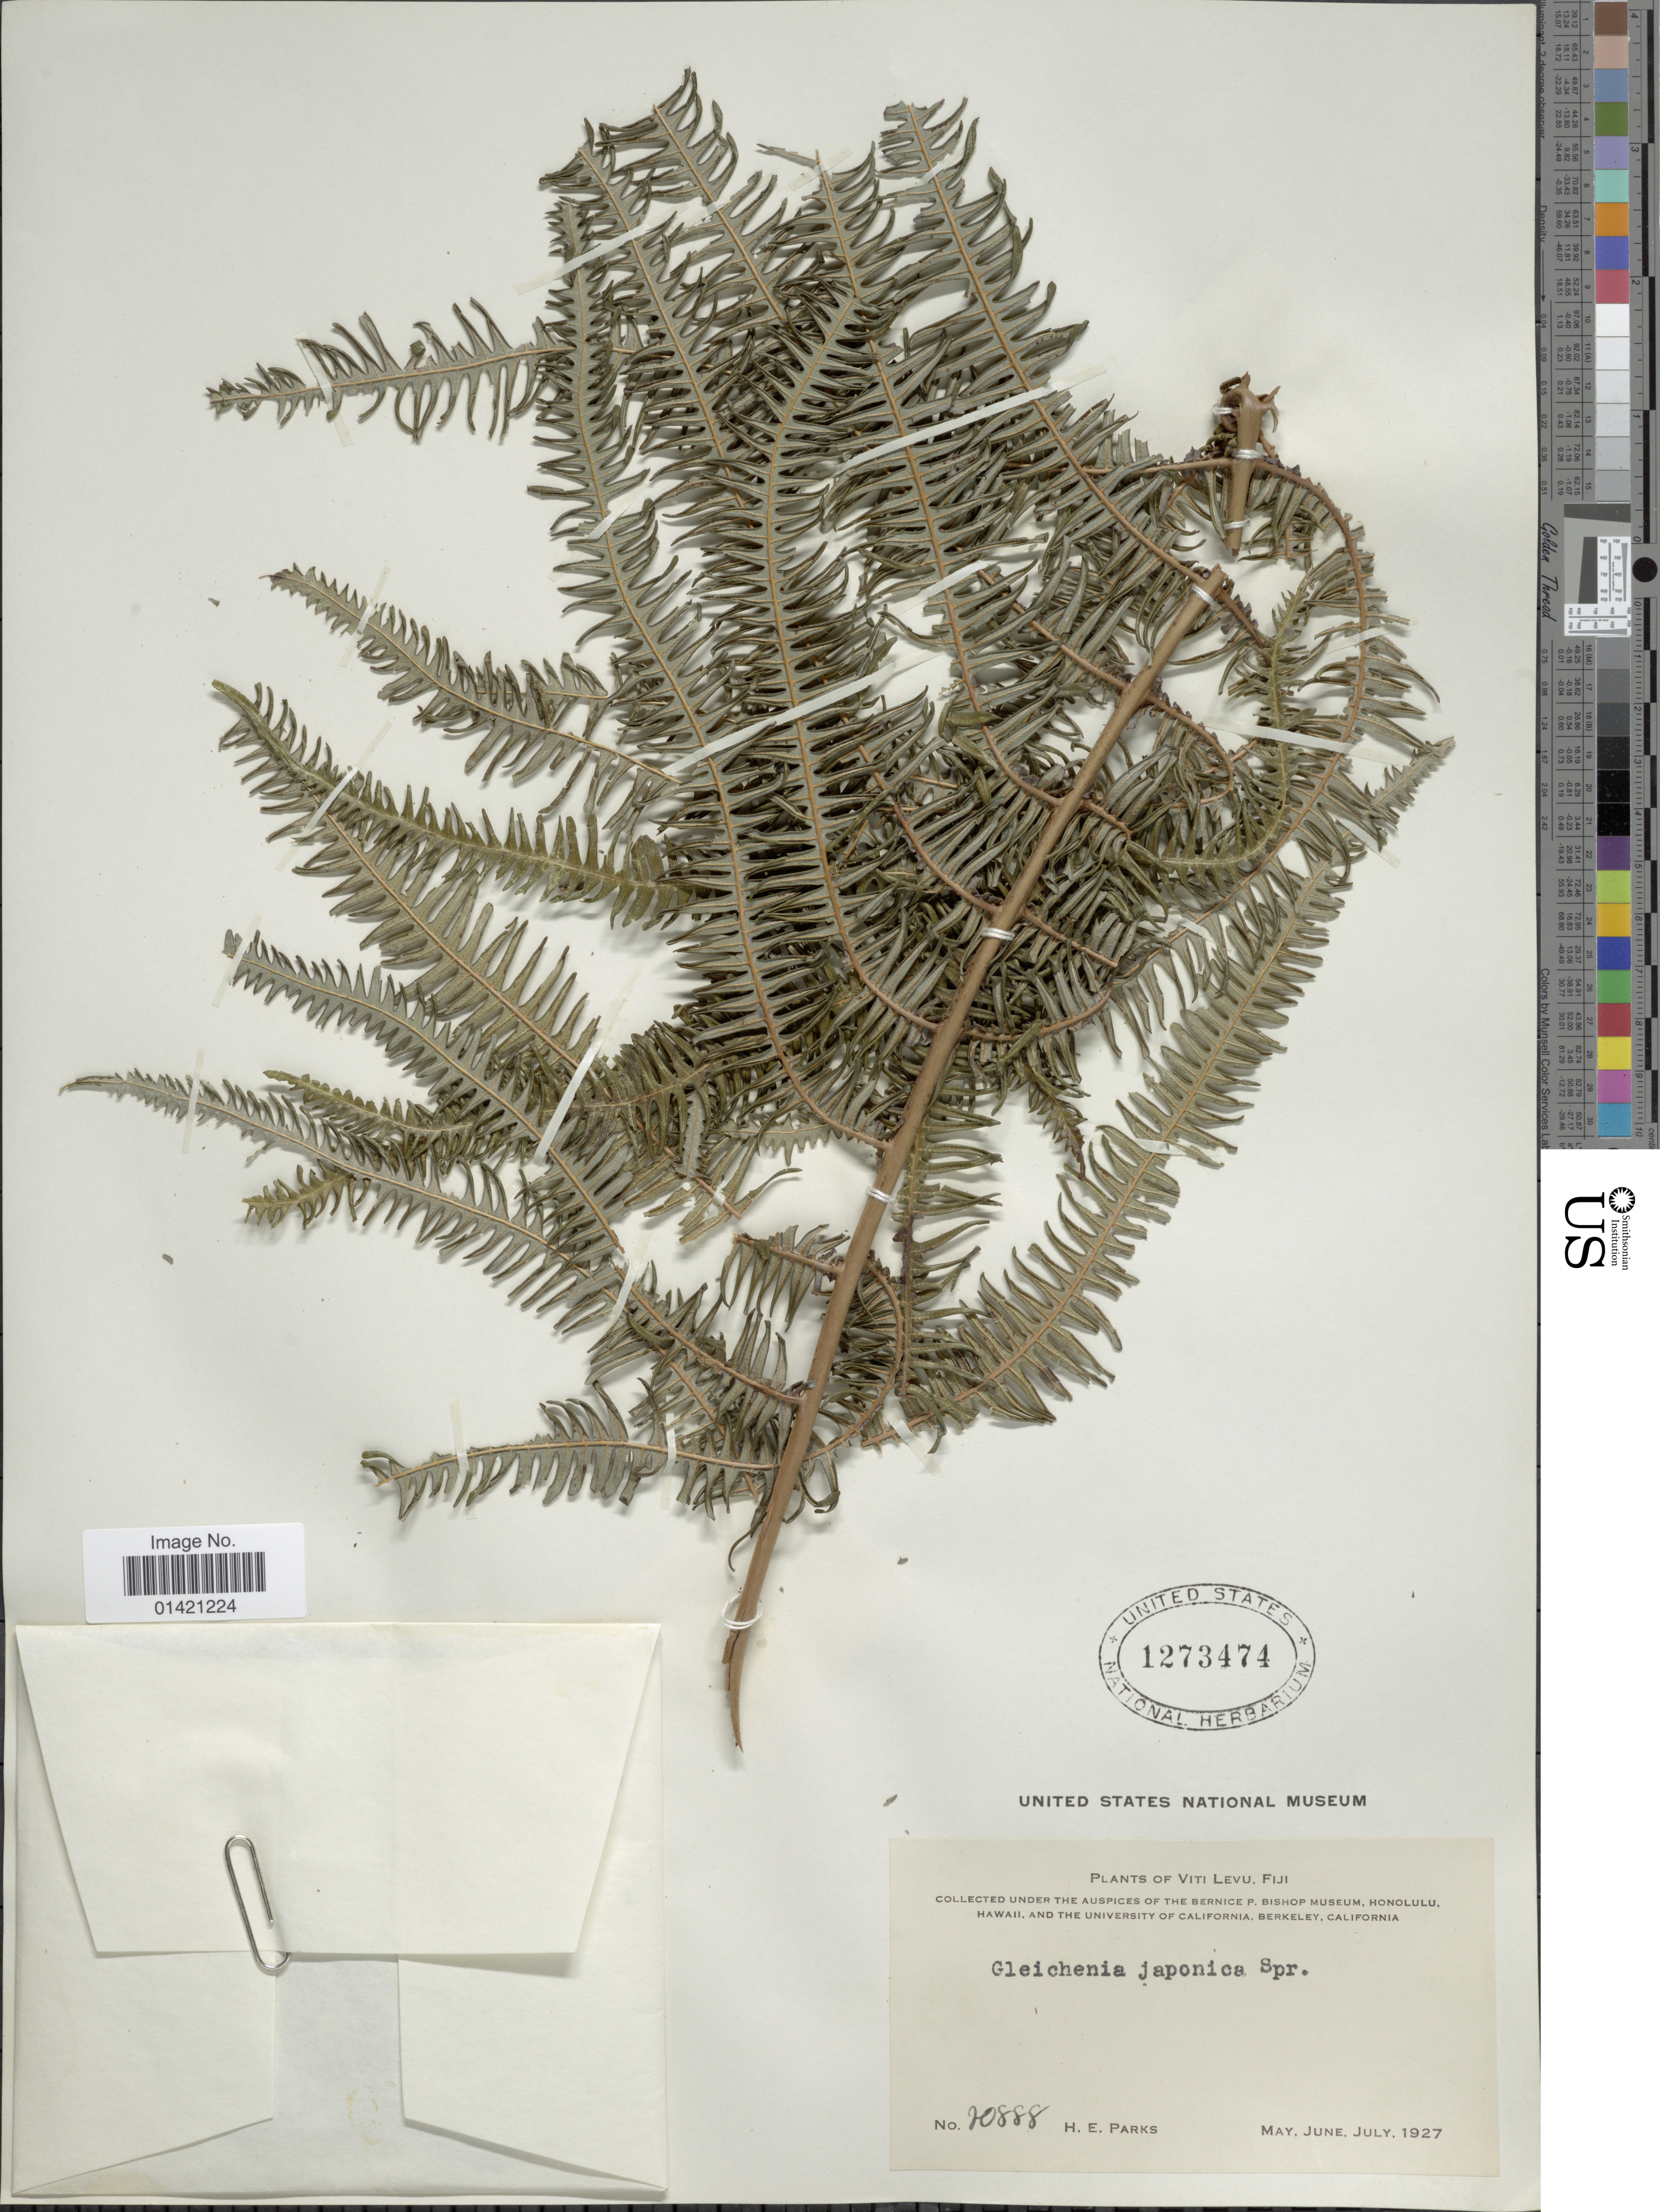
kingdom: Plantae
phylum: Tracheophyta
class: Polypodiopsida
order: Gleicheniales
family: Gleicheniaceae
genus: Diplopterygium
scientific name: Diplopterygium glaucum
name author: (Thunb. ex Houtt.) Nakai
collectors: H. E. Parks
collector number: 20888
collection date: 1927-05/1927-07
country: Fiji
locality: Viti Levu.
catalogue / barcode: US 1273474